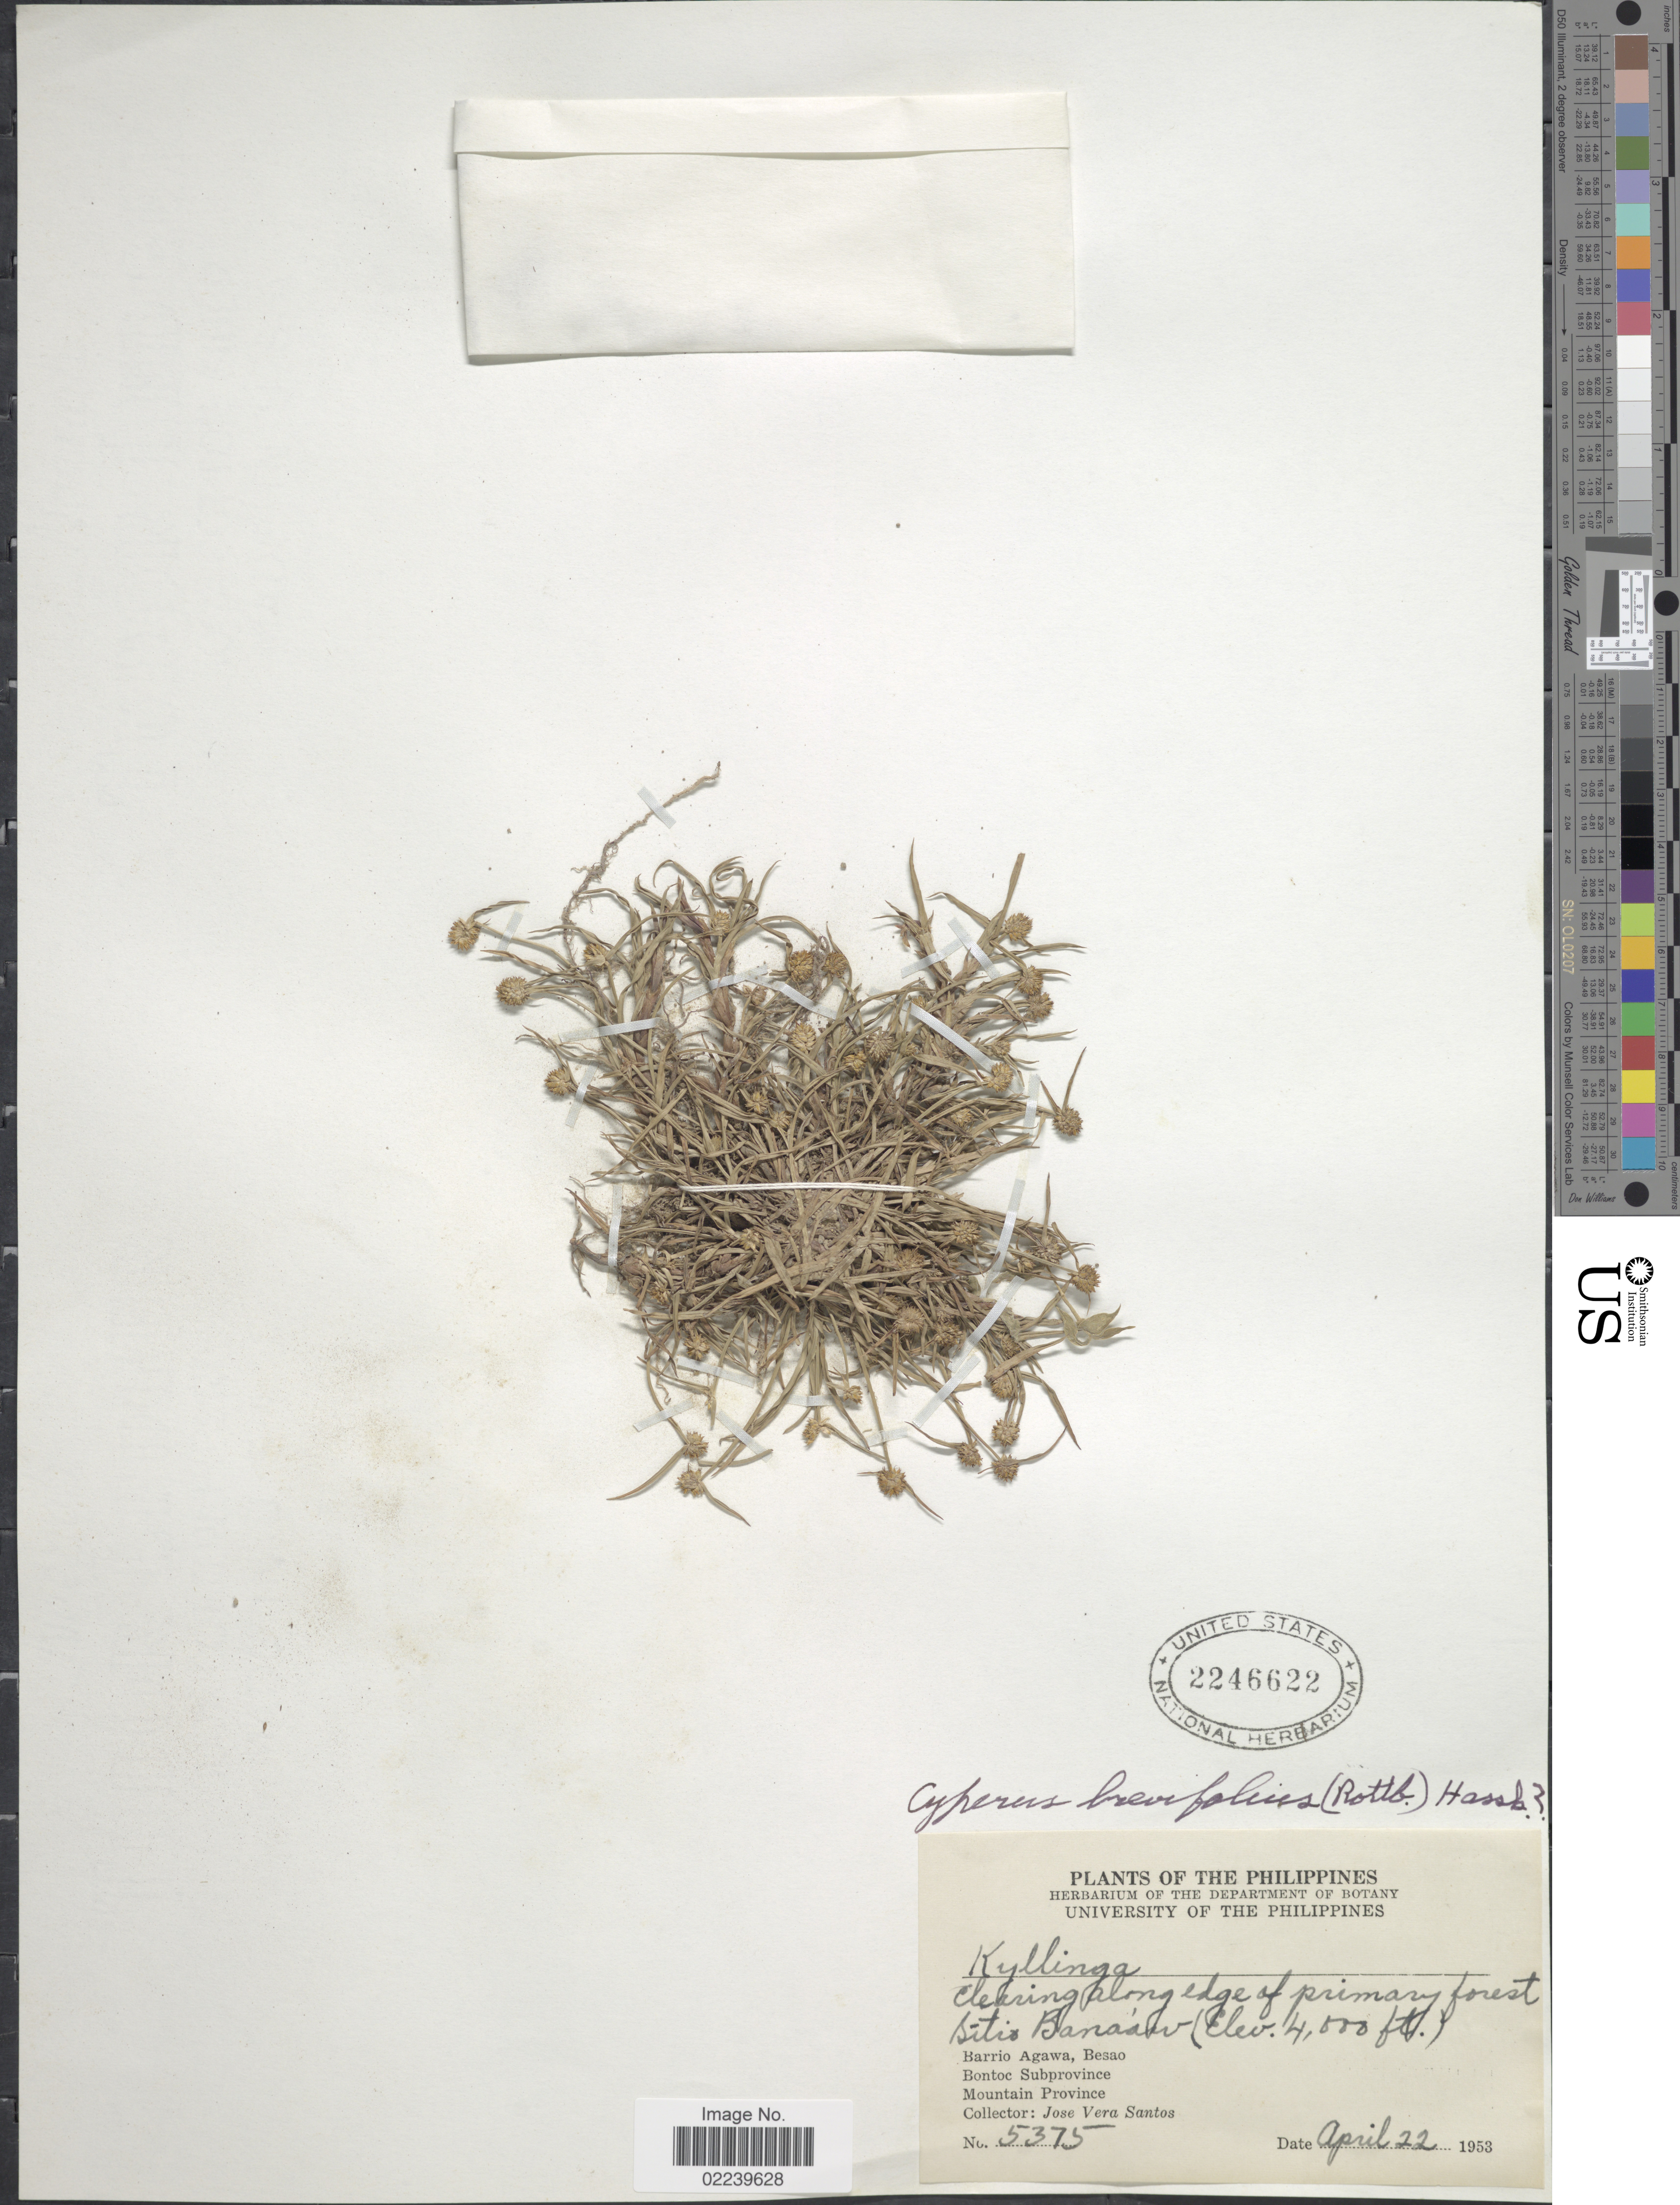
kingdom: Plantae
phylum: Tracheophyta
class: Liliopsida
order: Poales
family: Cyperaceae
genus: Cyperus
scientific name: Cyperus brevifolius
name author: (Rottb.) Hassk.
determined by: Kern, J. H.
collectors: J. V. Santos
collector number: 5375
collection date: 1953-04-22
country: Philippines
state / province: Cordillera (Administrative Region)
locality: Edge of primary forest, Sitio Banasw, Barrio Agawa, Besao. Bontoc Subprovince. Mountain Province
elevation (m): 1219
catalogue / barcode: US 2246622